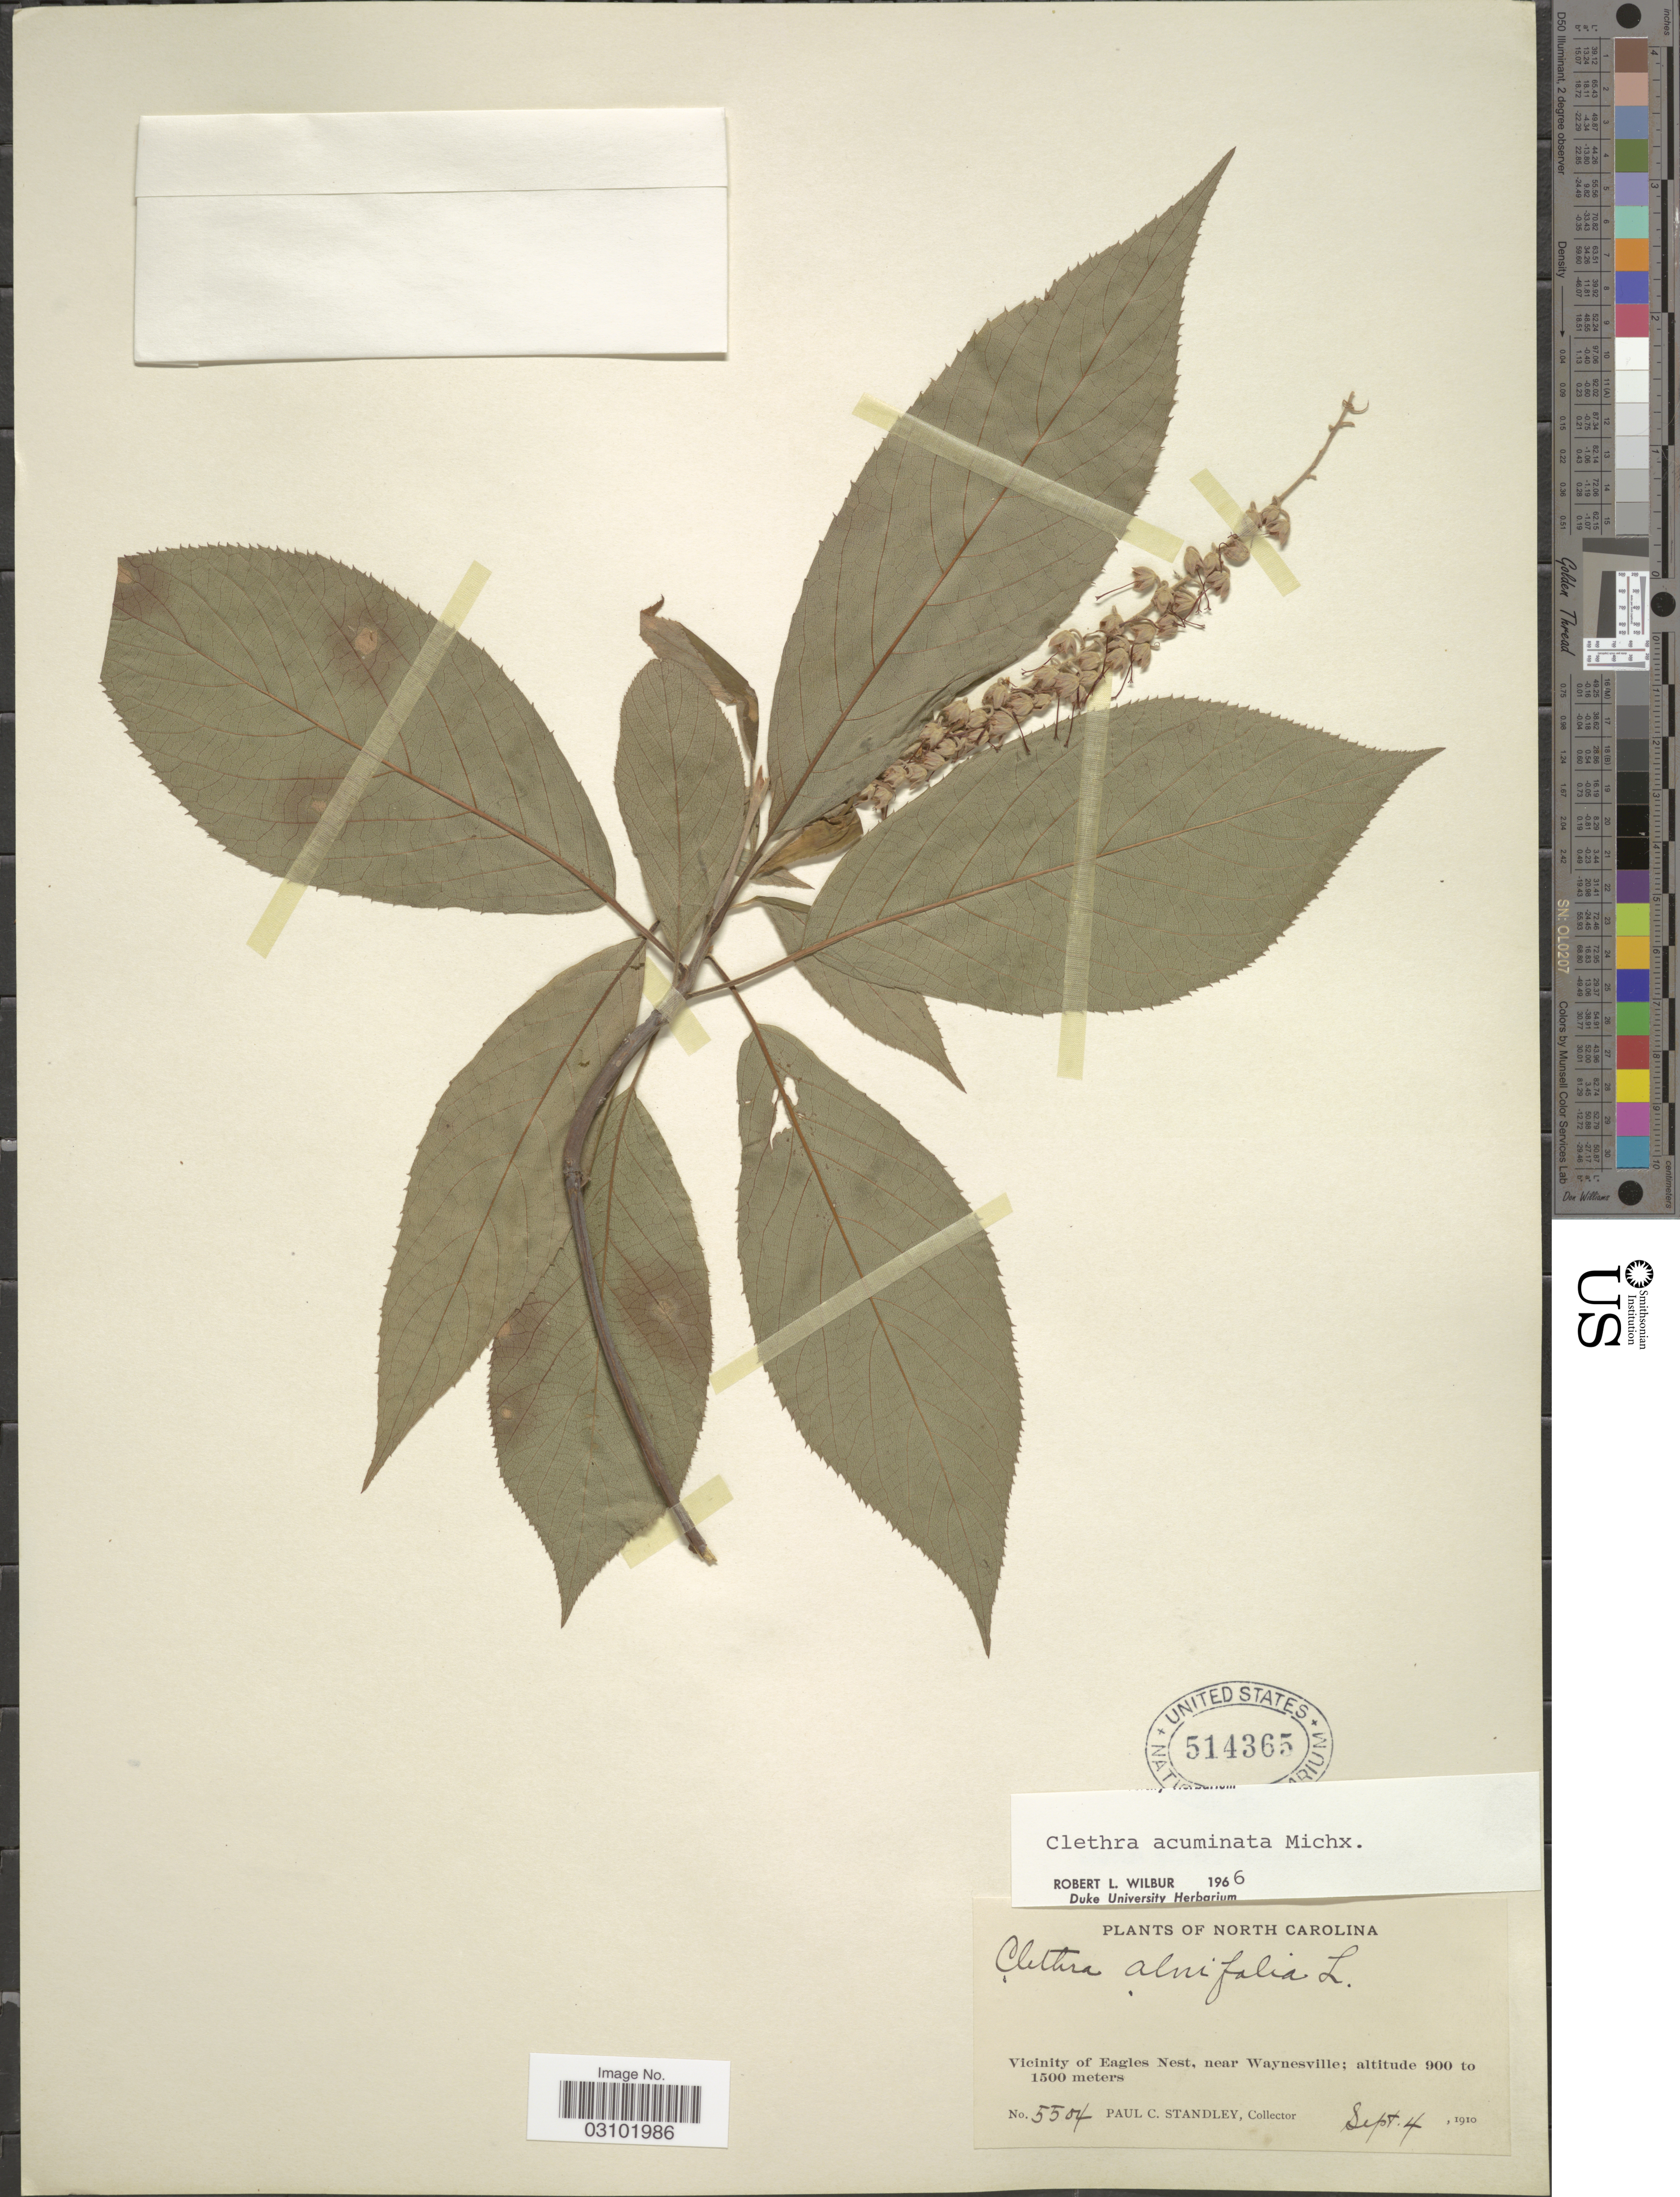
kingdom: Plantae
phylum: Tracheophyta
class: Magnoliopsida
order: Ericales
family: Clethraceae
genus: Clethra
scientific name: Clethra acuminata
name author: Michx.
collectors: P. C. Standley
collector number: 5504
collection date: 1910-09-04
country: United States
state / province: North Carolina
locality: Vicinity of Eagles Nest, near Waynesville.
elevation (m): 900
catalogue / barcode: US 514365